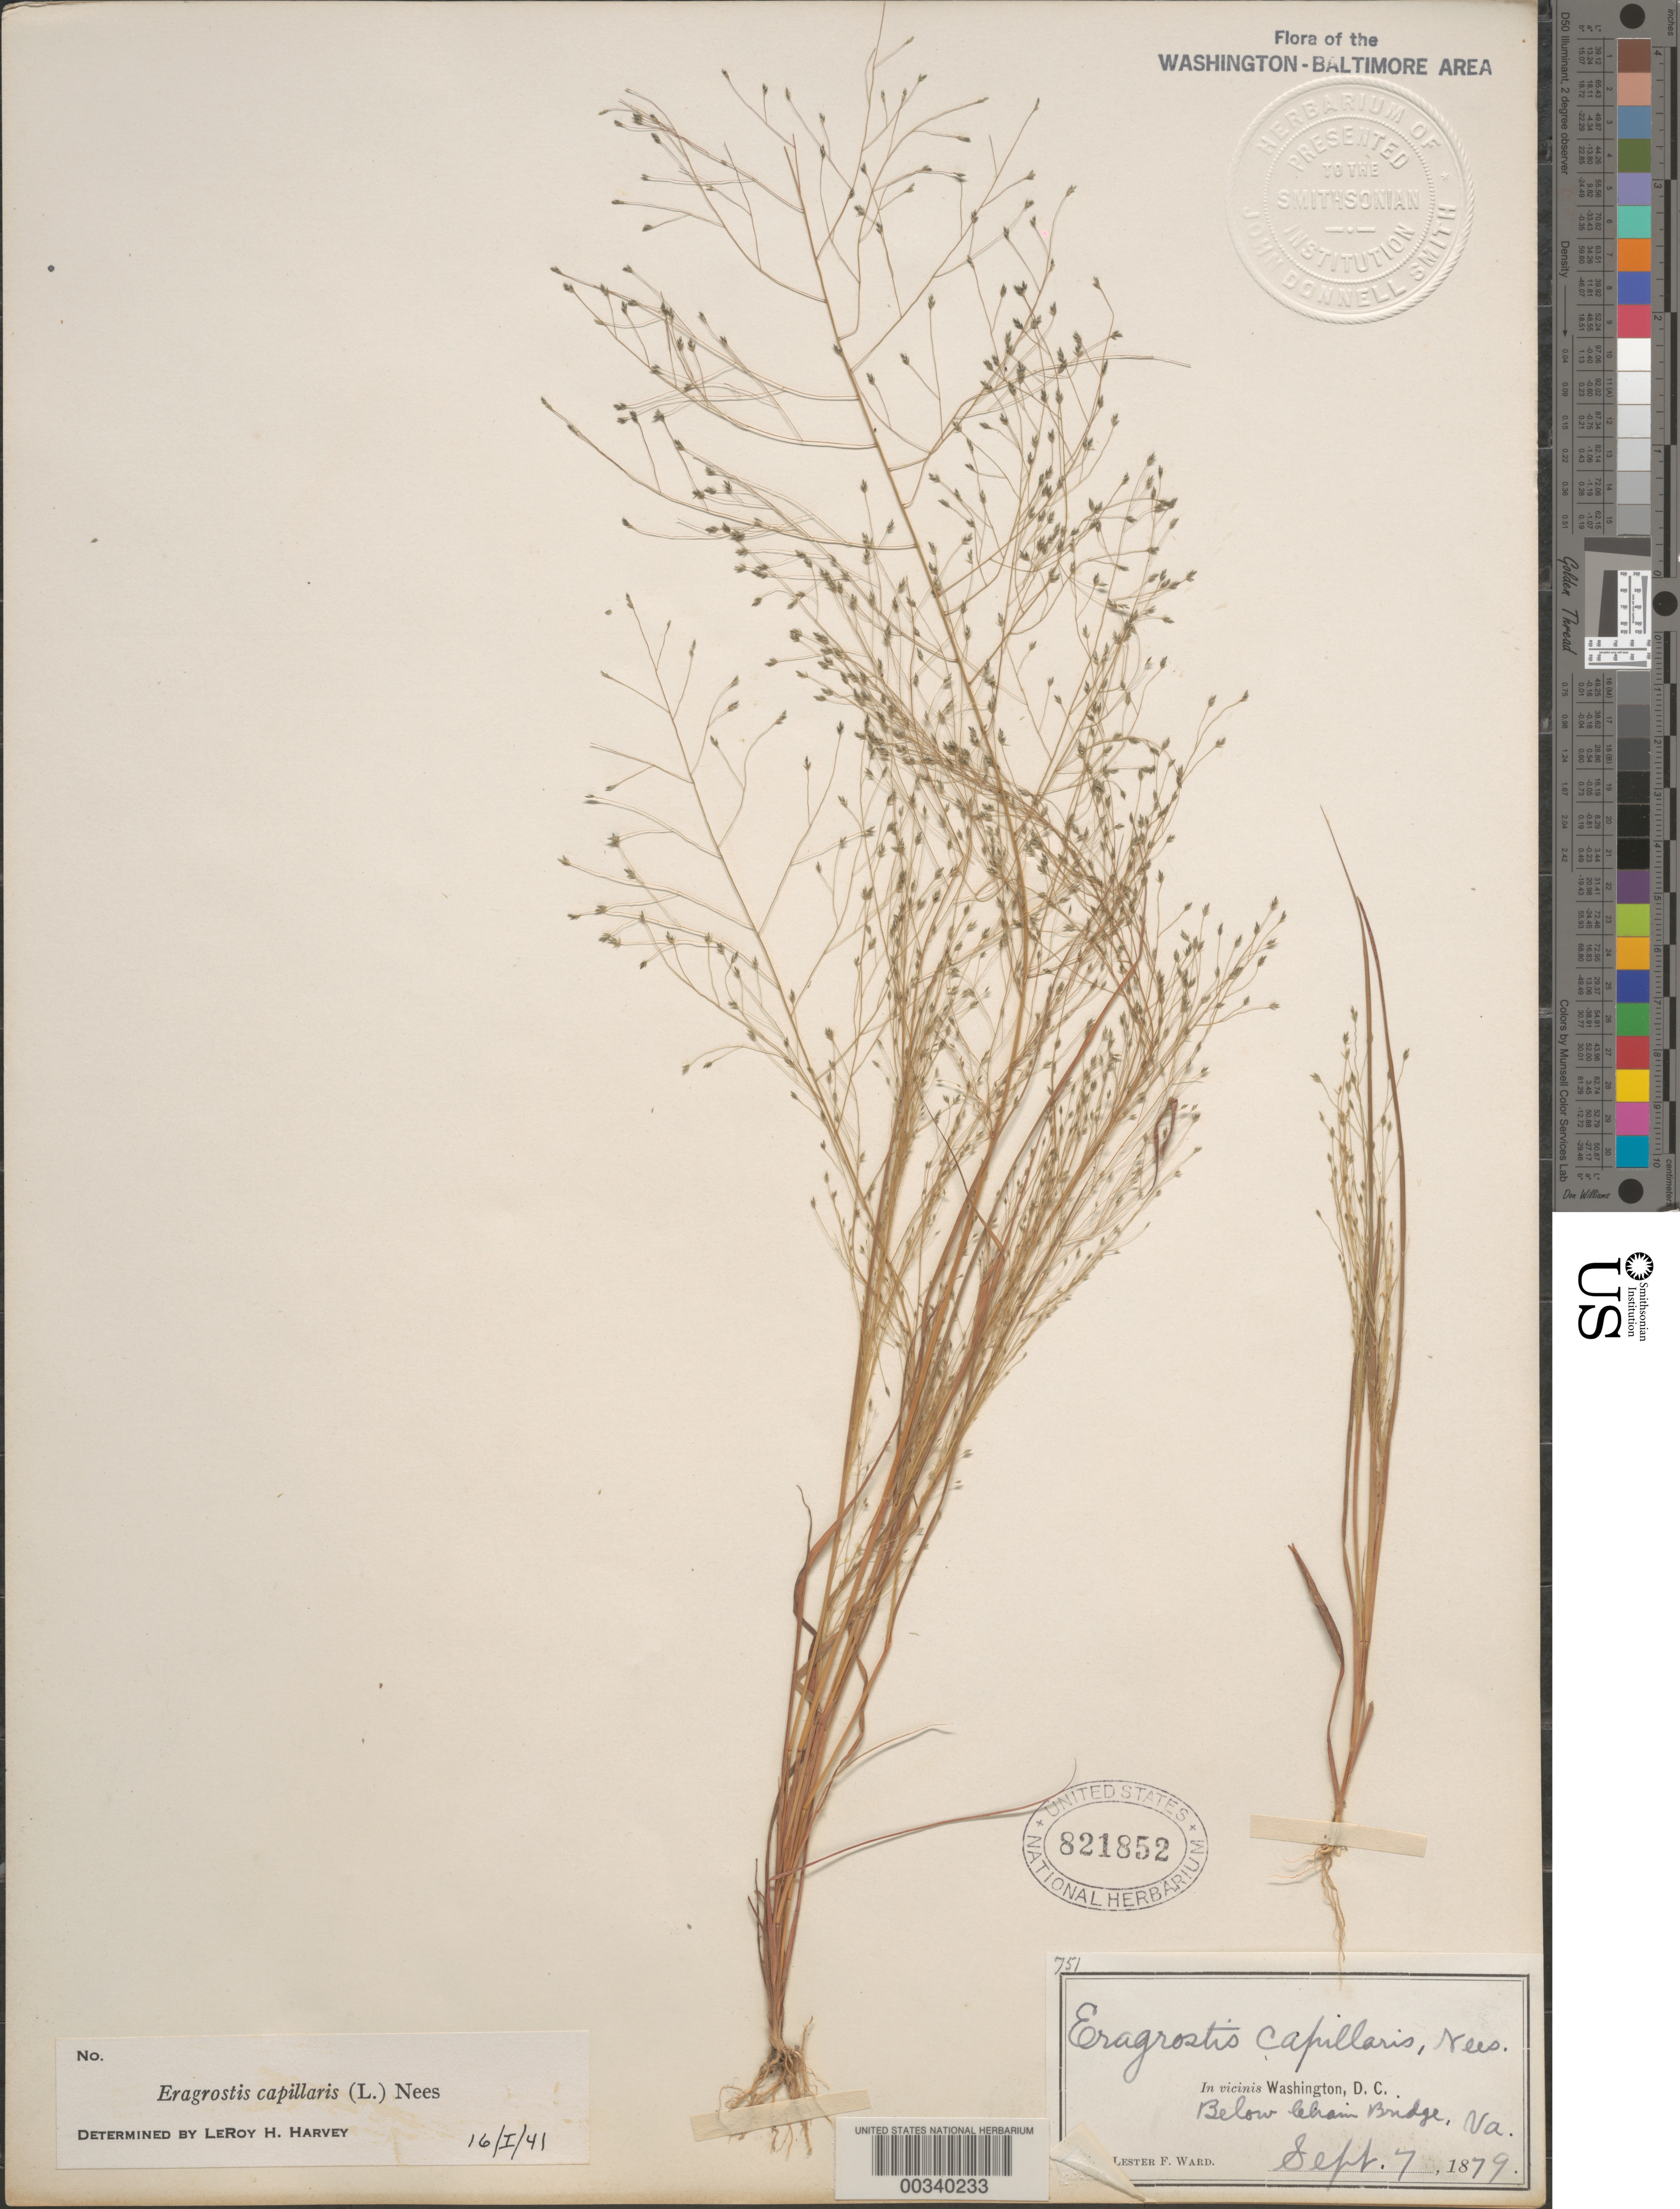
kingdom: Plantae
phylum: Tracheophyta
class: Liliopsida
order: Poales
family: Poaceae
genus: Eragrostis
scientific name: Eragrostis capillaris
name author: (L.) Nees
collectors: L. F. Ward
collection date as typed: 07 Sep 1879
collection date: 1879-09-07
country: United States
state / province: Virginia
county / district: Fairfax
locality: Below Chain Bridge C. and O. Canal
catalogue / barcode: US 821852